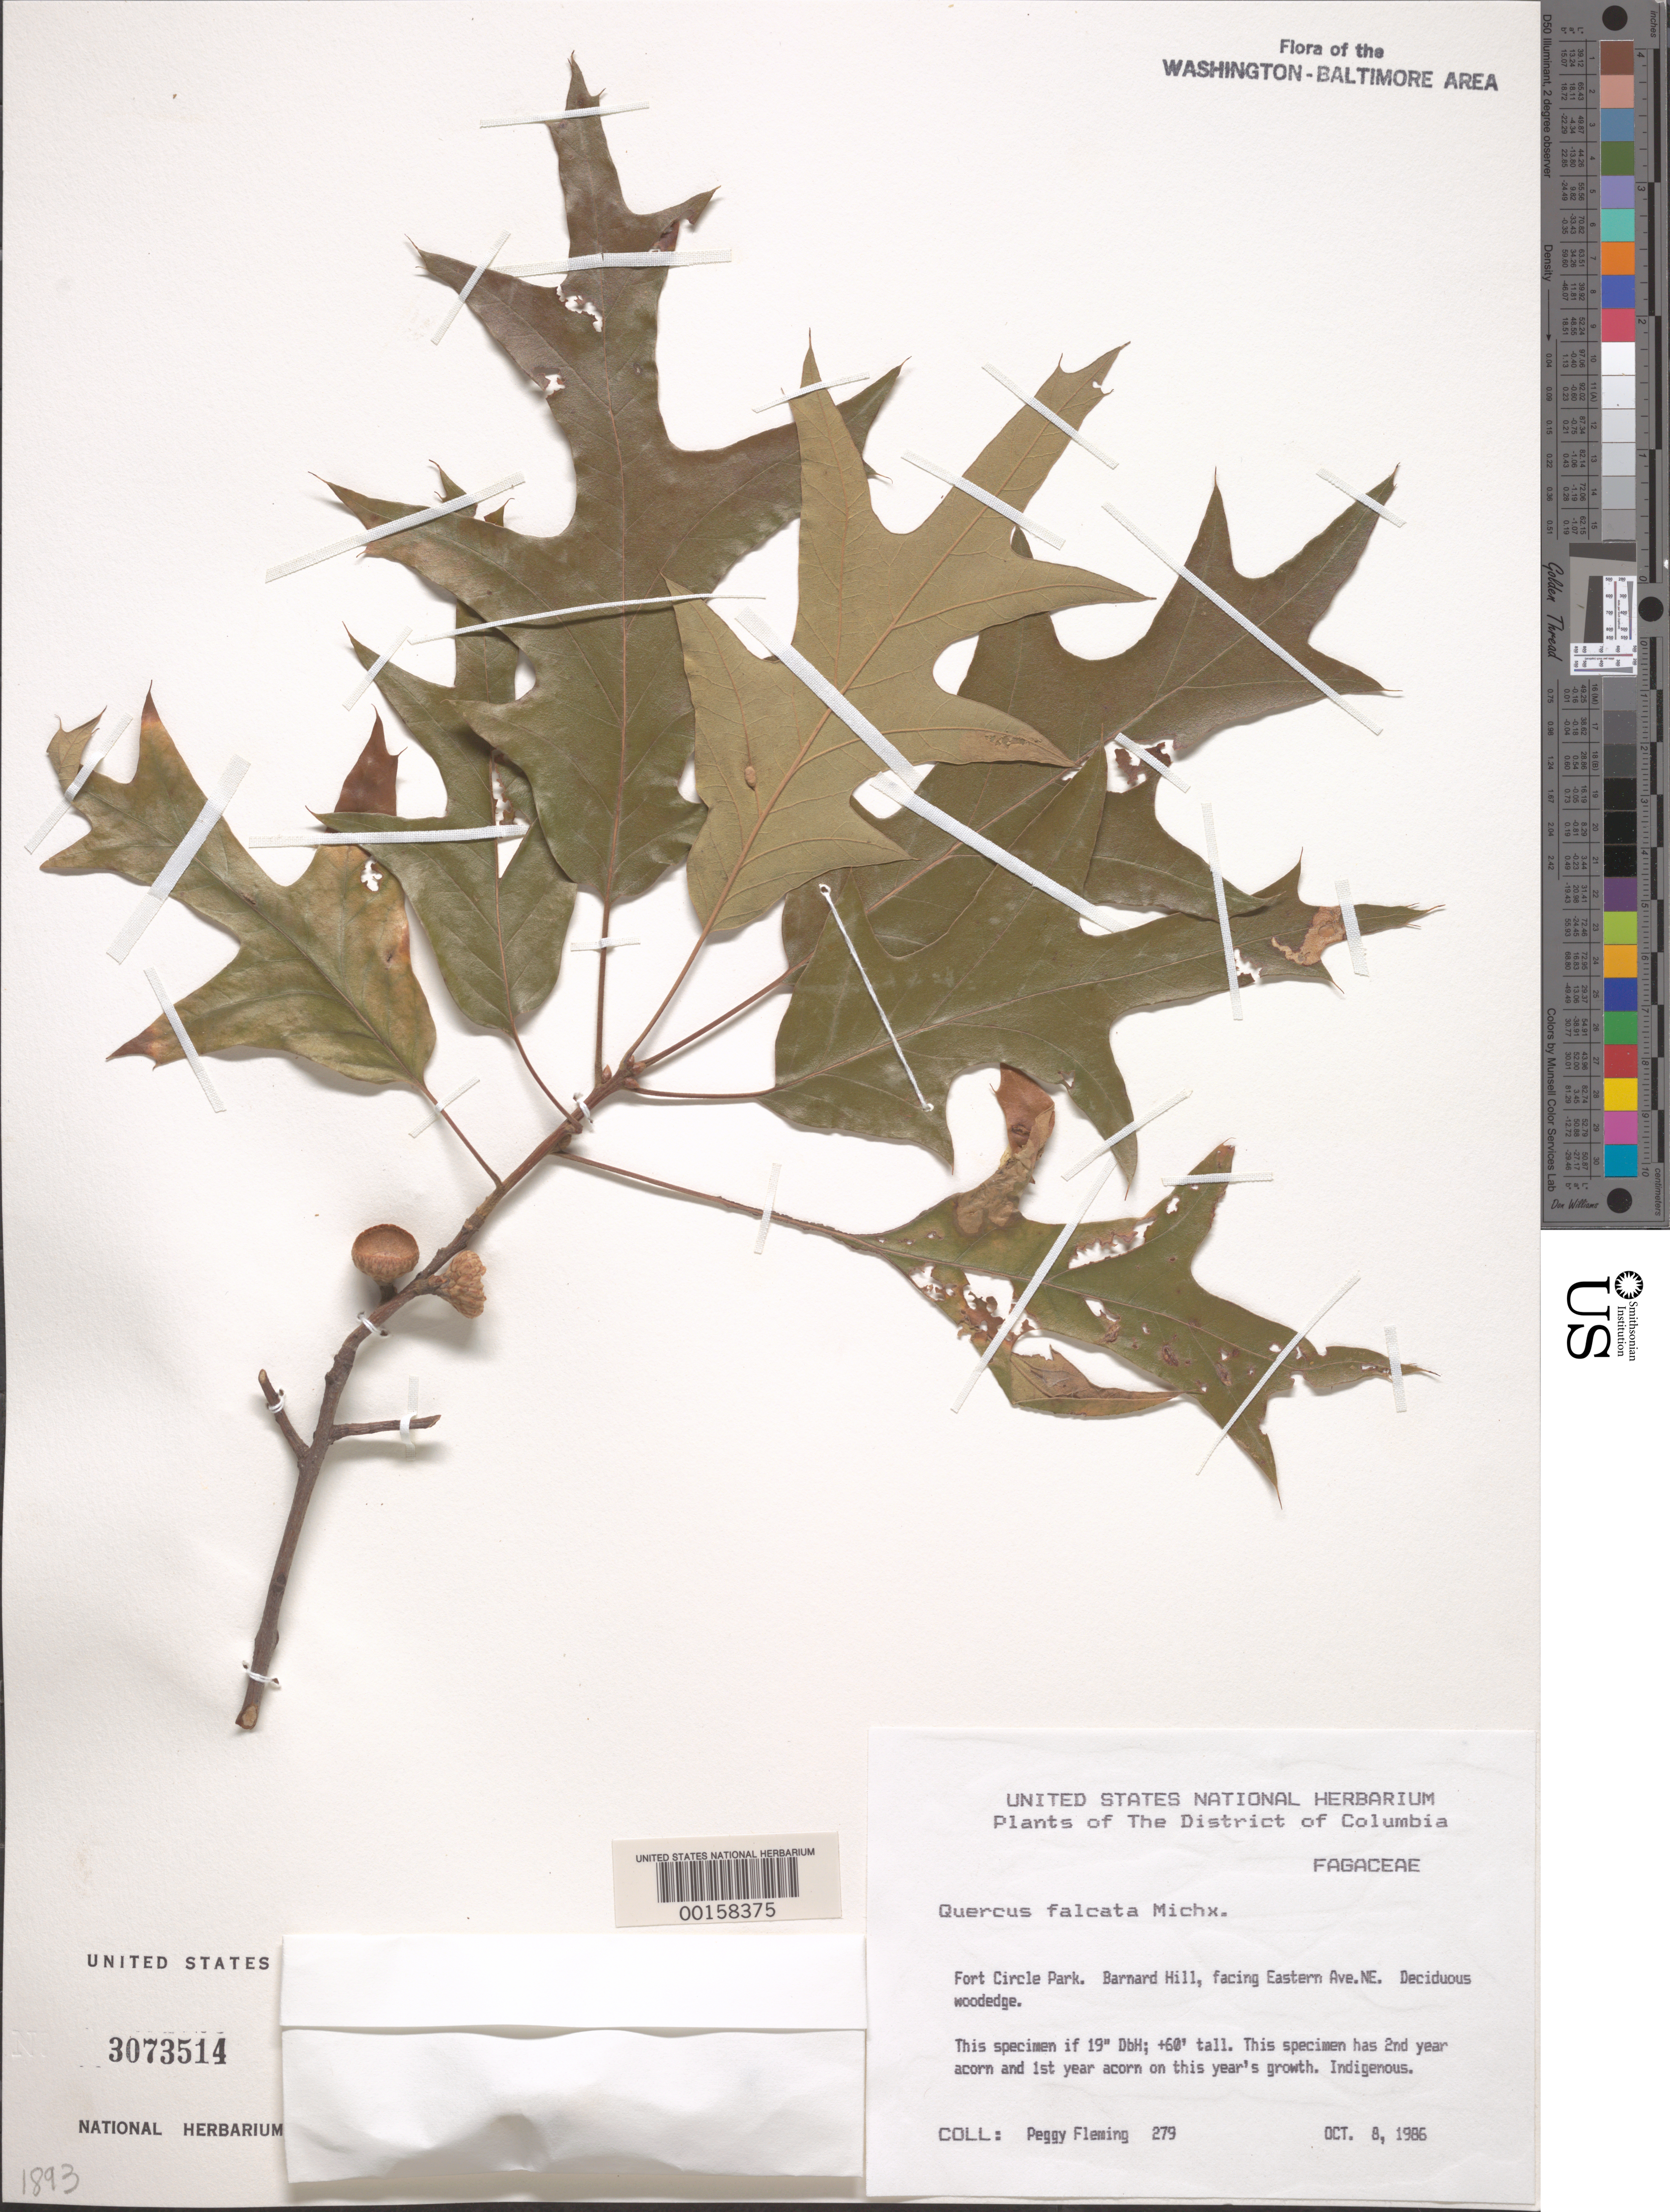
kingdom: Plantae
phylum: Tracheophyta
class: Magnoliopsida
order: Fagales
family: Fagaceae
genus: Quercus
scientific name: Quercus falcata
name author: Michx.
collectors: P. Fleming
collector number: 279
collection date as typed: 08 Oct 1986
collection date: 1986-10-08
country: United States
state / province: District of Columbia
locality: Fort Circle Park. Barnard Hill, facing Eastern Ave. NE.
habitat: Deciduous woodedge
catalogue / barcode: US 3073514